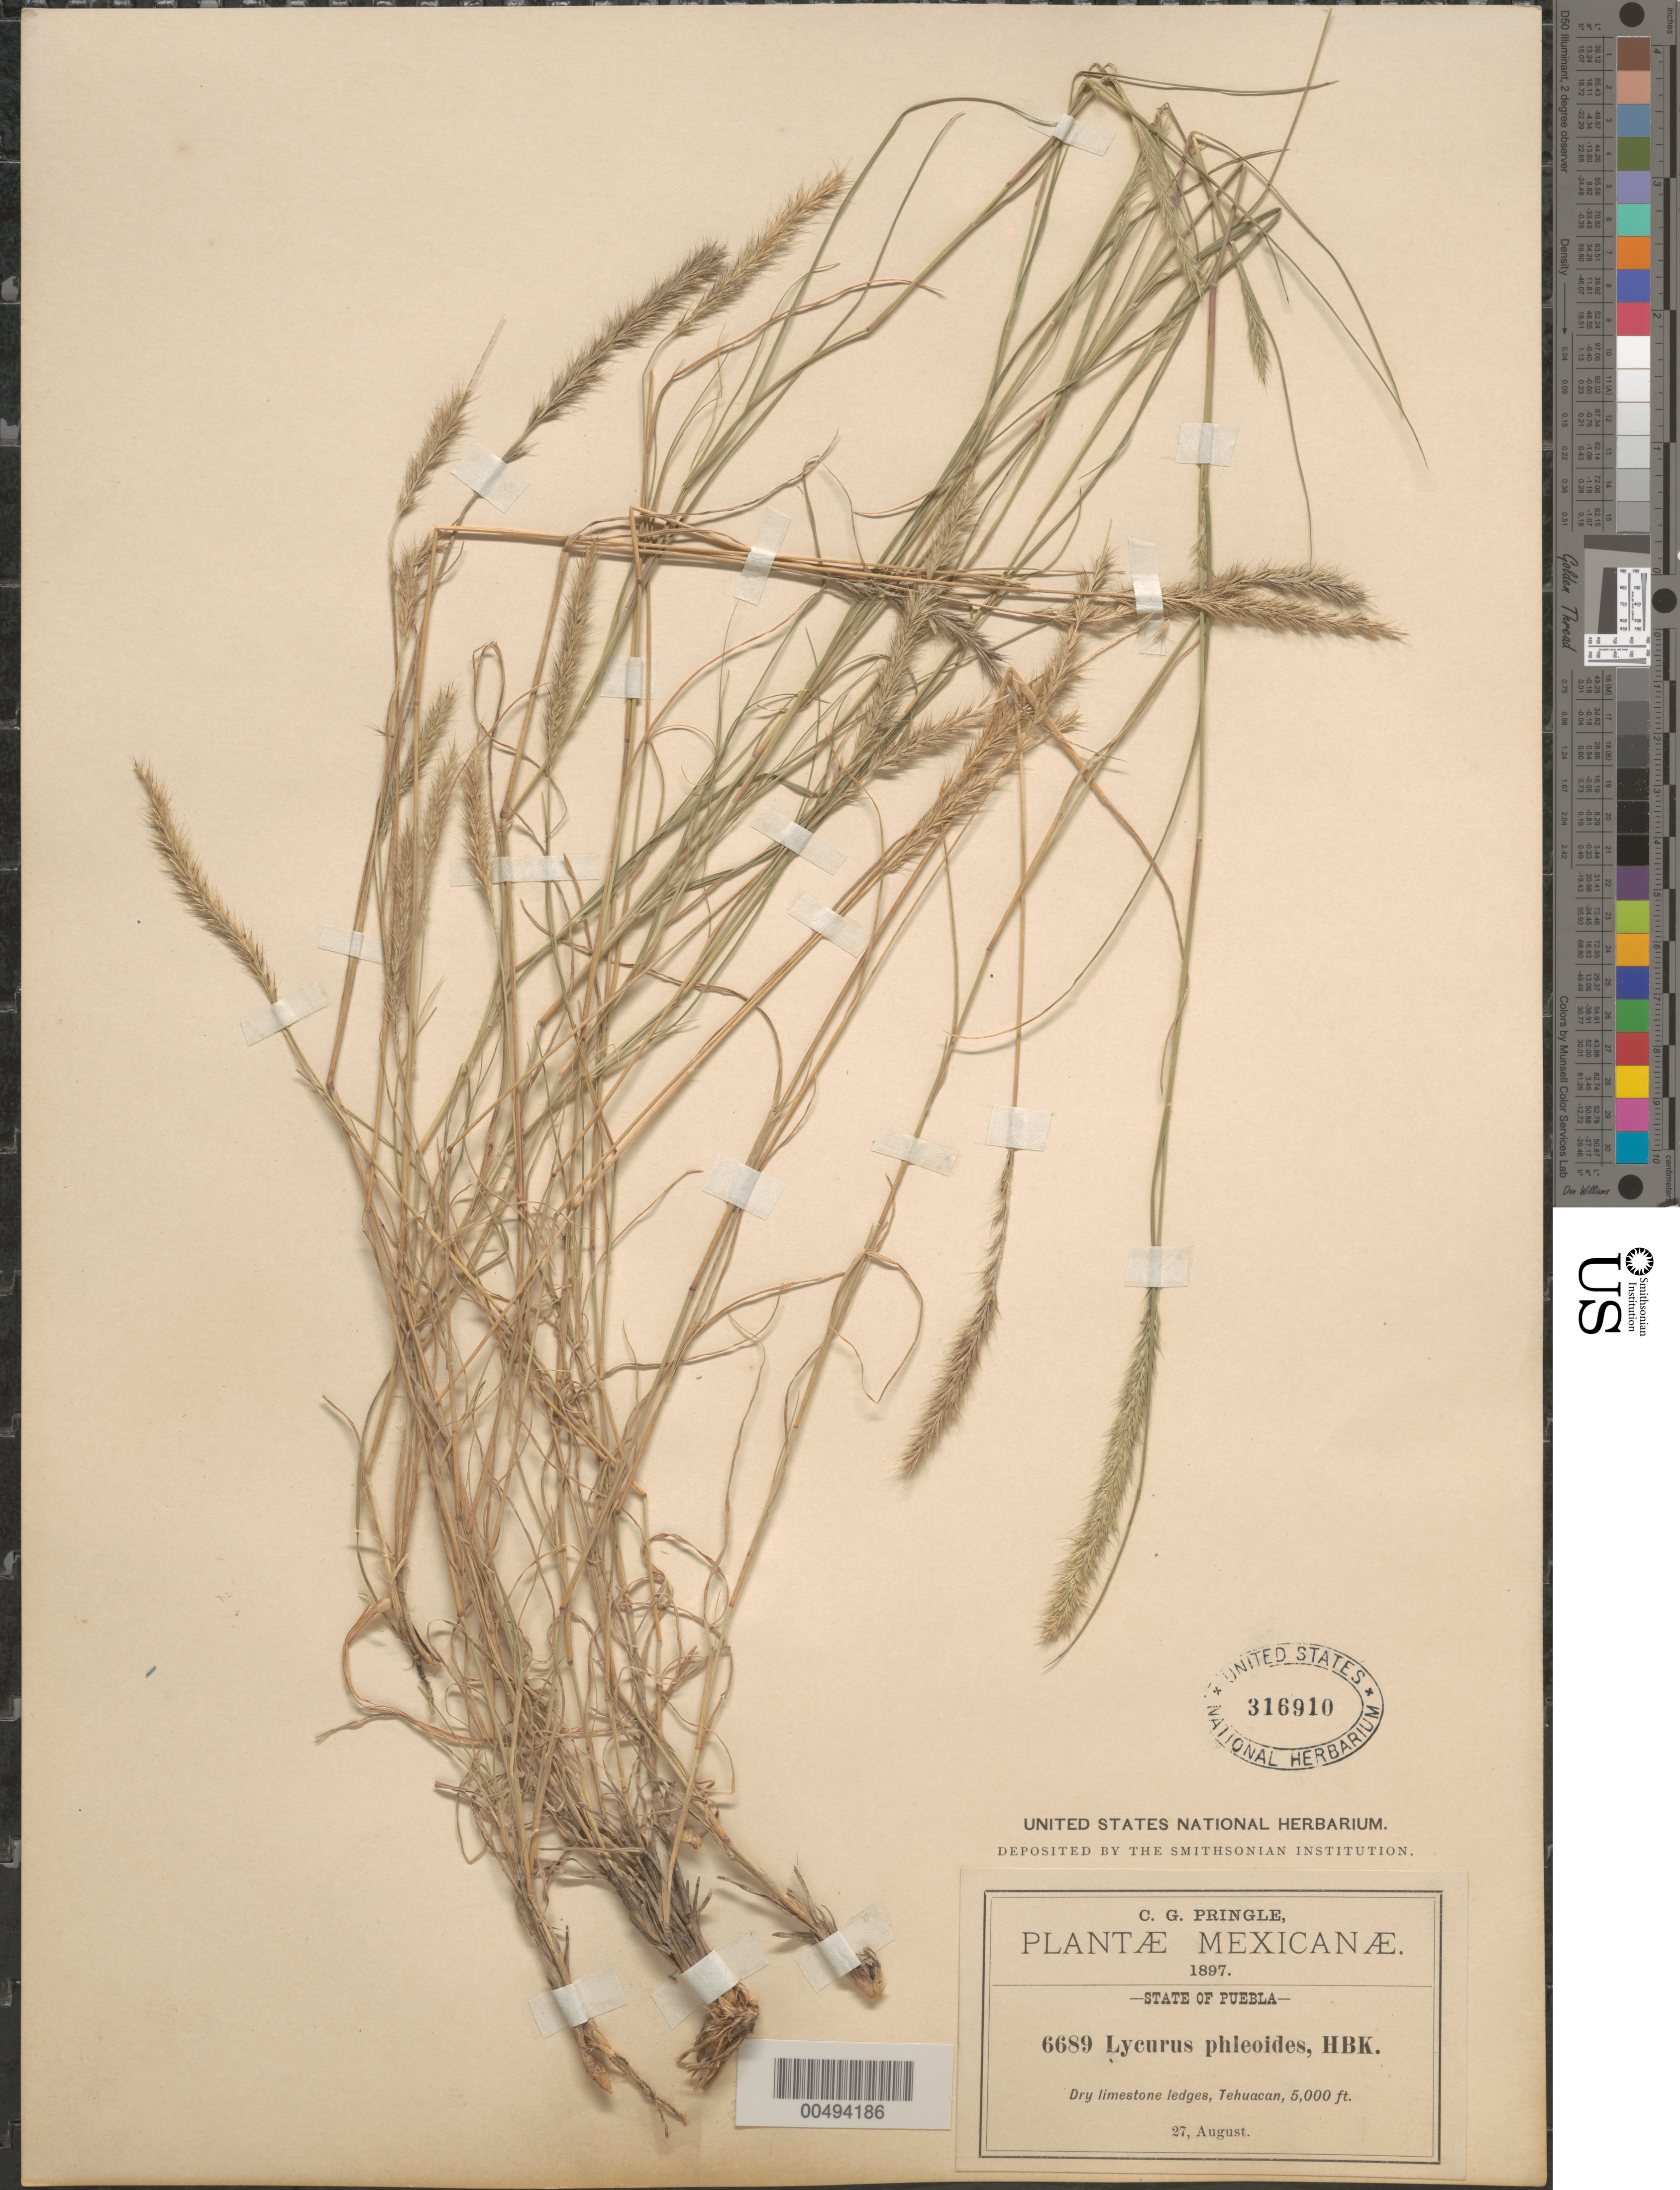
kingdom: Plantae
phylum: Tracheophyta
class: Liliopsida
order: Poales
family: Poaceae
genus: Lycurus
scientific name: Lycurus phleoides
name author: Kunth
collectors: C. G. Pringle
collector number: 6689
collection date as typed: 27 Aug 1897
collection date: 1897-08-27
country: Mexico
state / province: Puebla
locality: Tehuacan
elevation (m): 1524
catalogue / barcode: US 316910